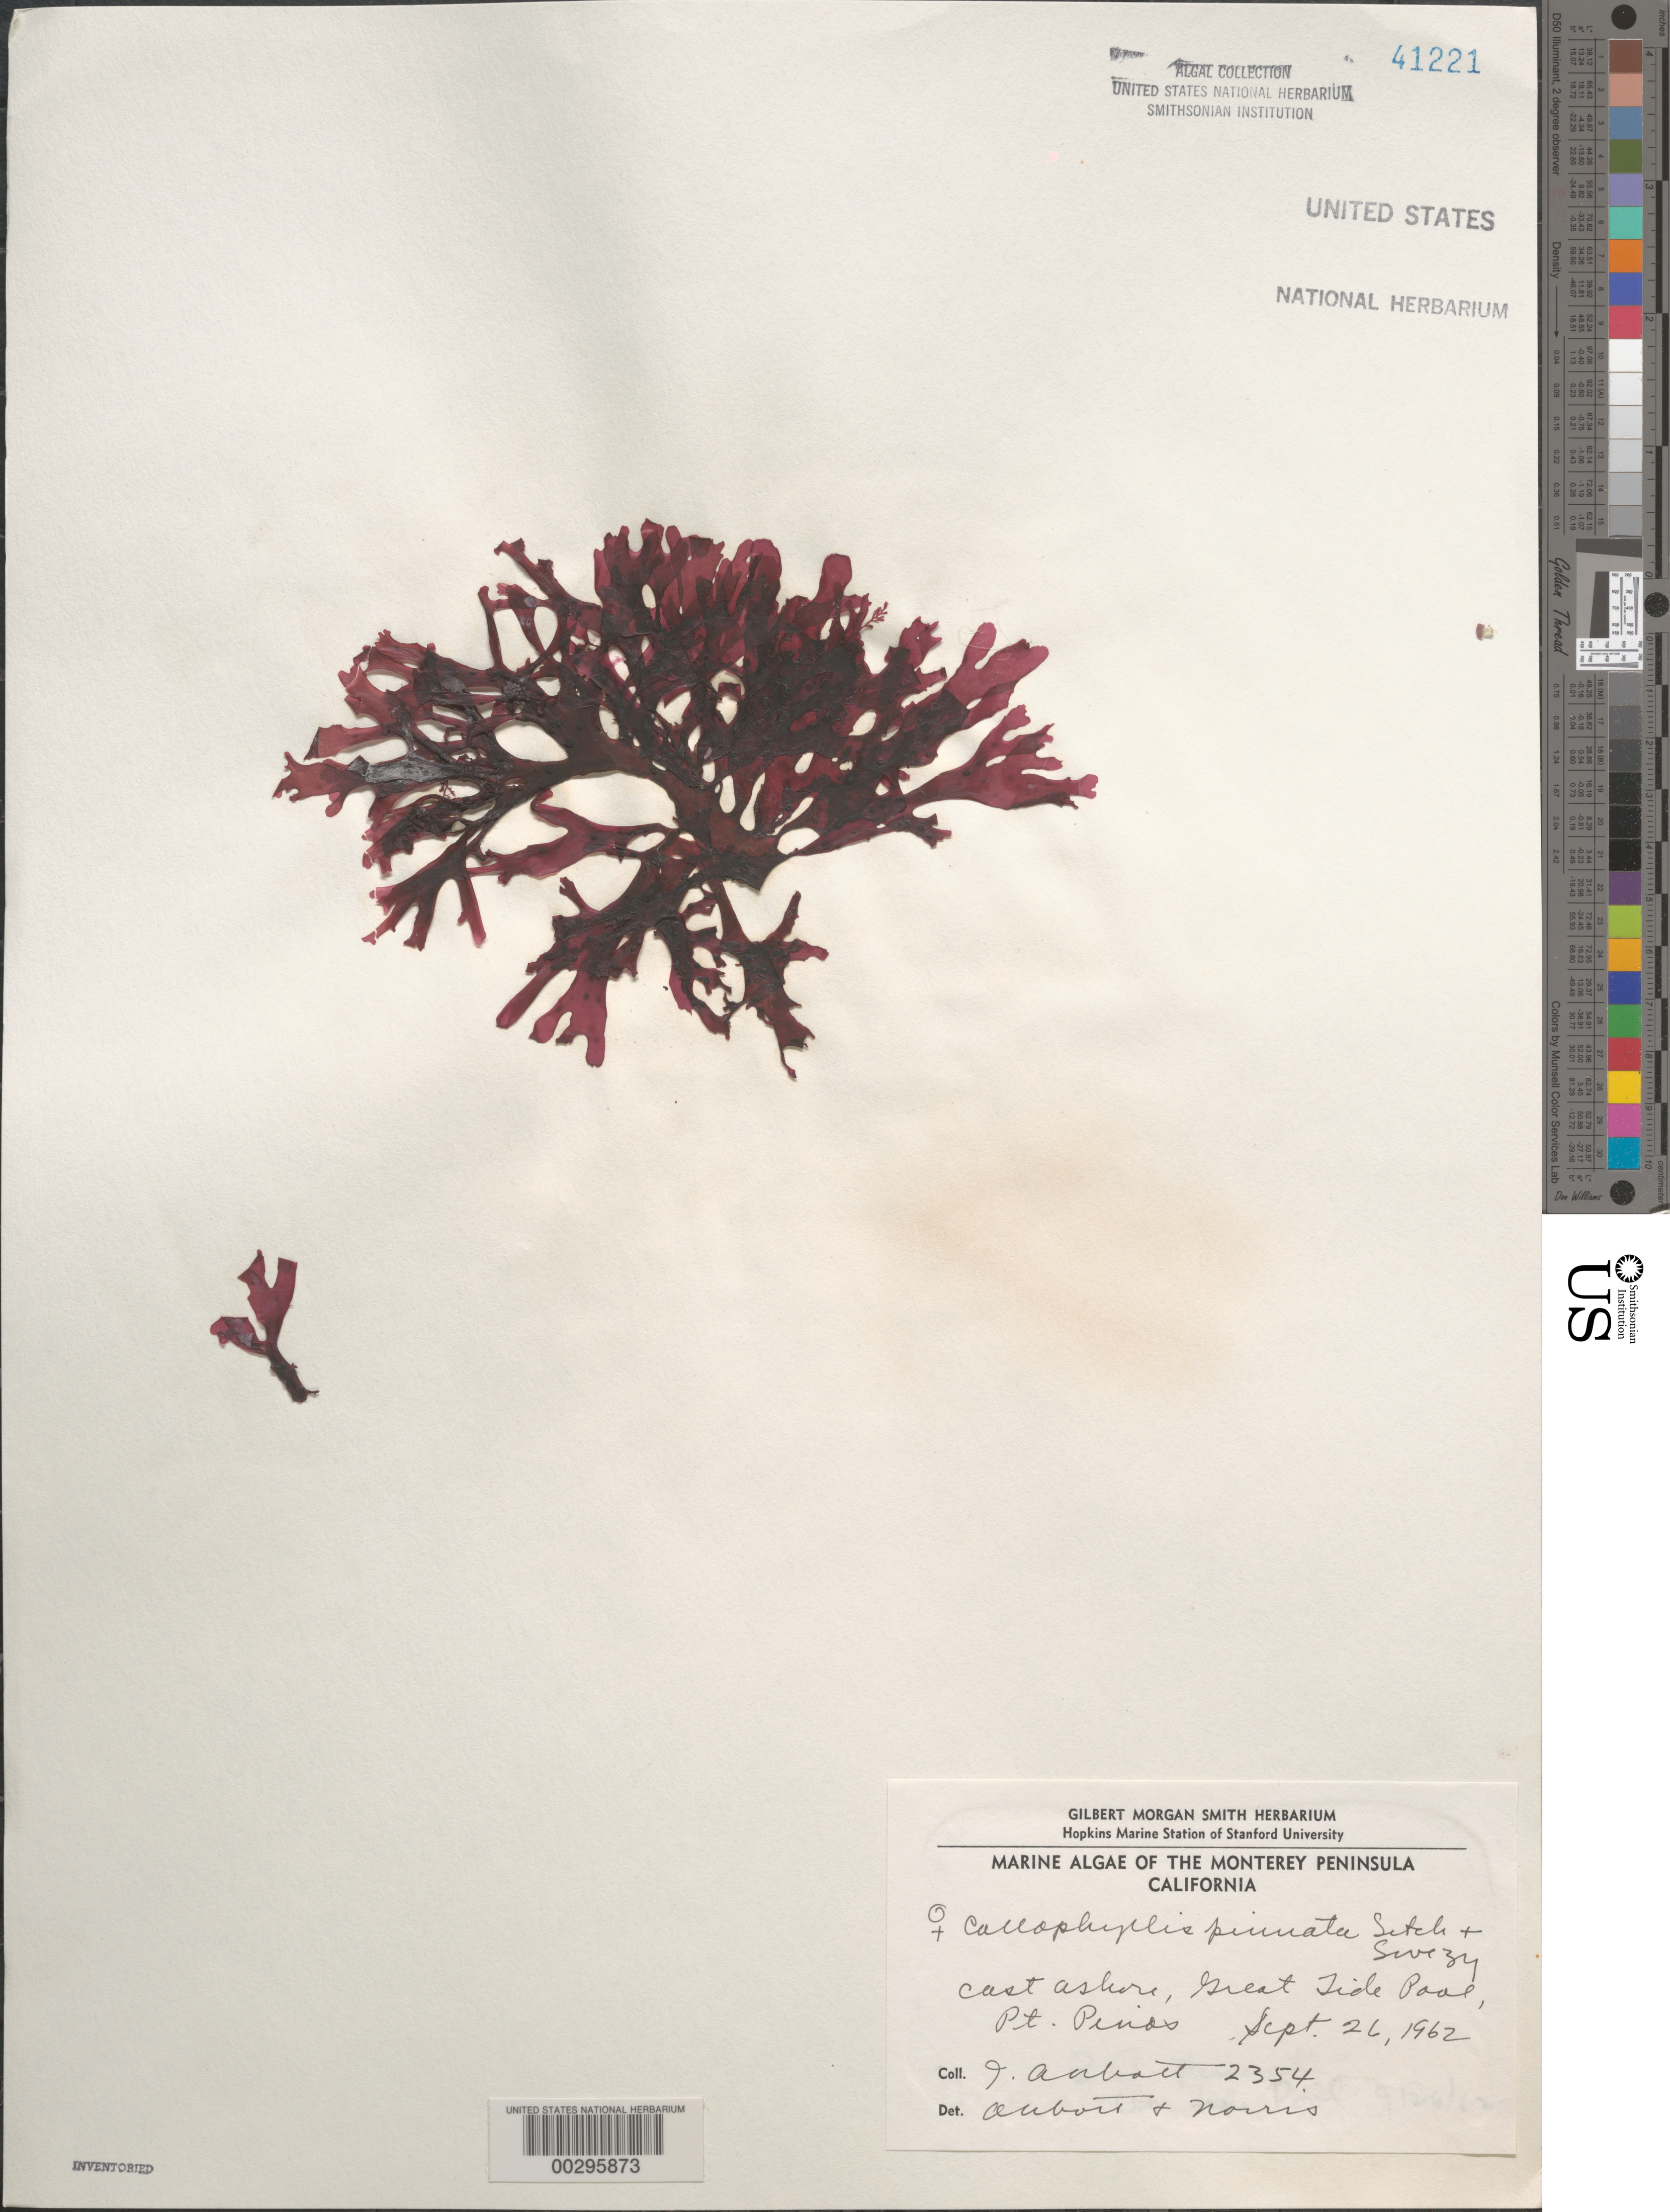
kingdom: Plantae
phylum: Rhodophyta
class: Florideophyceae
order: Gigartinales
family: Kallymeniaceae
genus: Callophyllis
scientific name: Callophyllis pinnata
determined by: Abbott, I. A.; Norris, R. E.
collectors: I. A. Abbott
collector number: IAA 2354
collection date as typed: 26 Sep 1962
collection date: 1962-09-26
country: United States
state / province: California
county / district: Monterey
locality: Point Lobos, Great Tide Pool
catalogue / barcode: US 41221